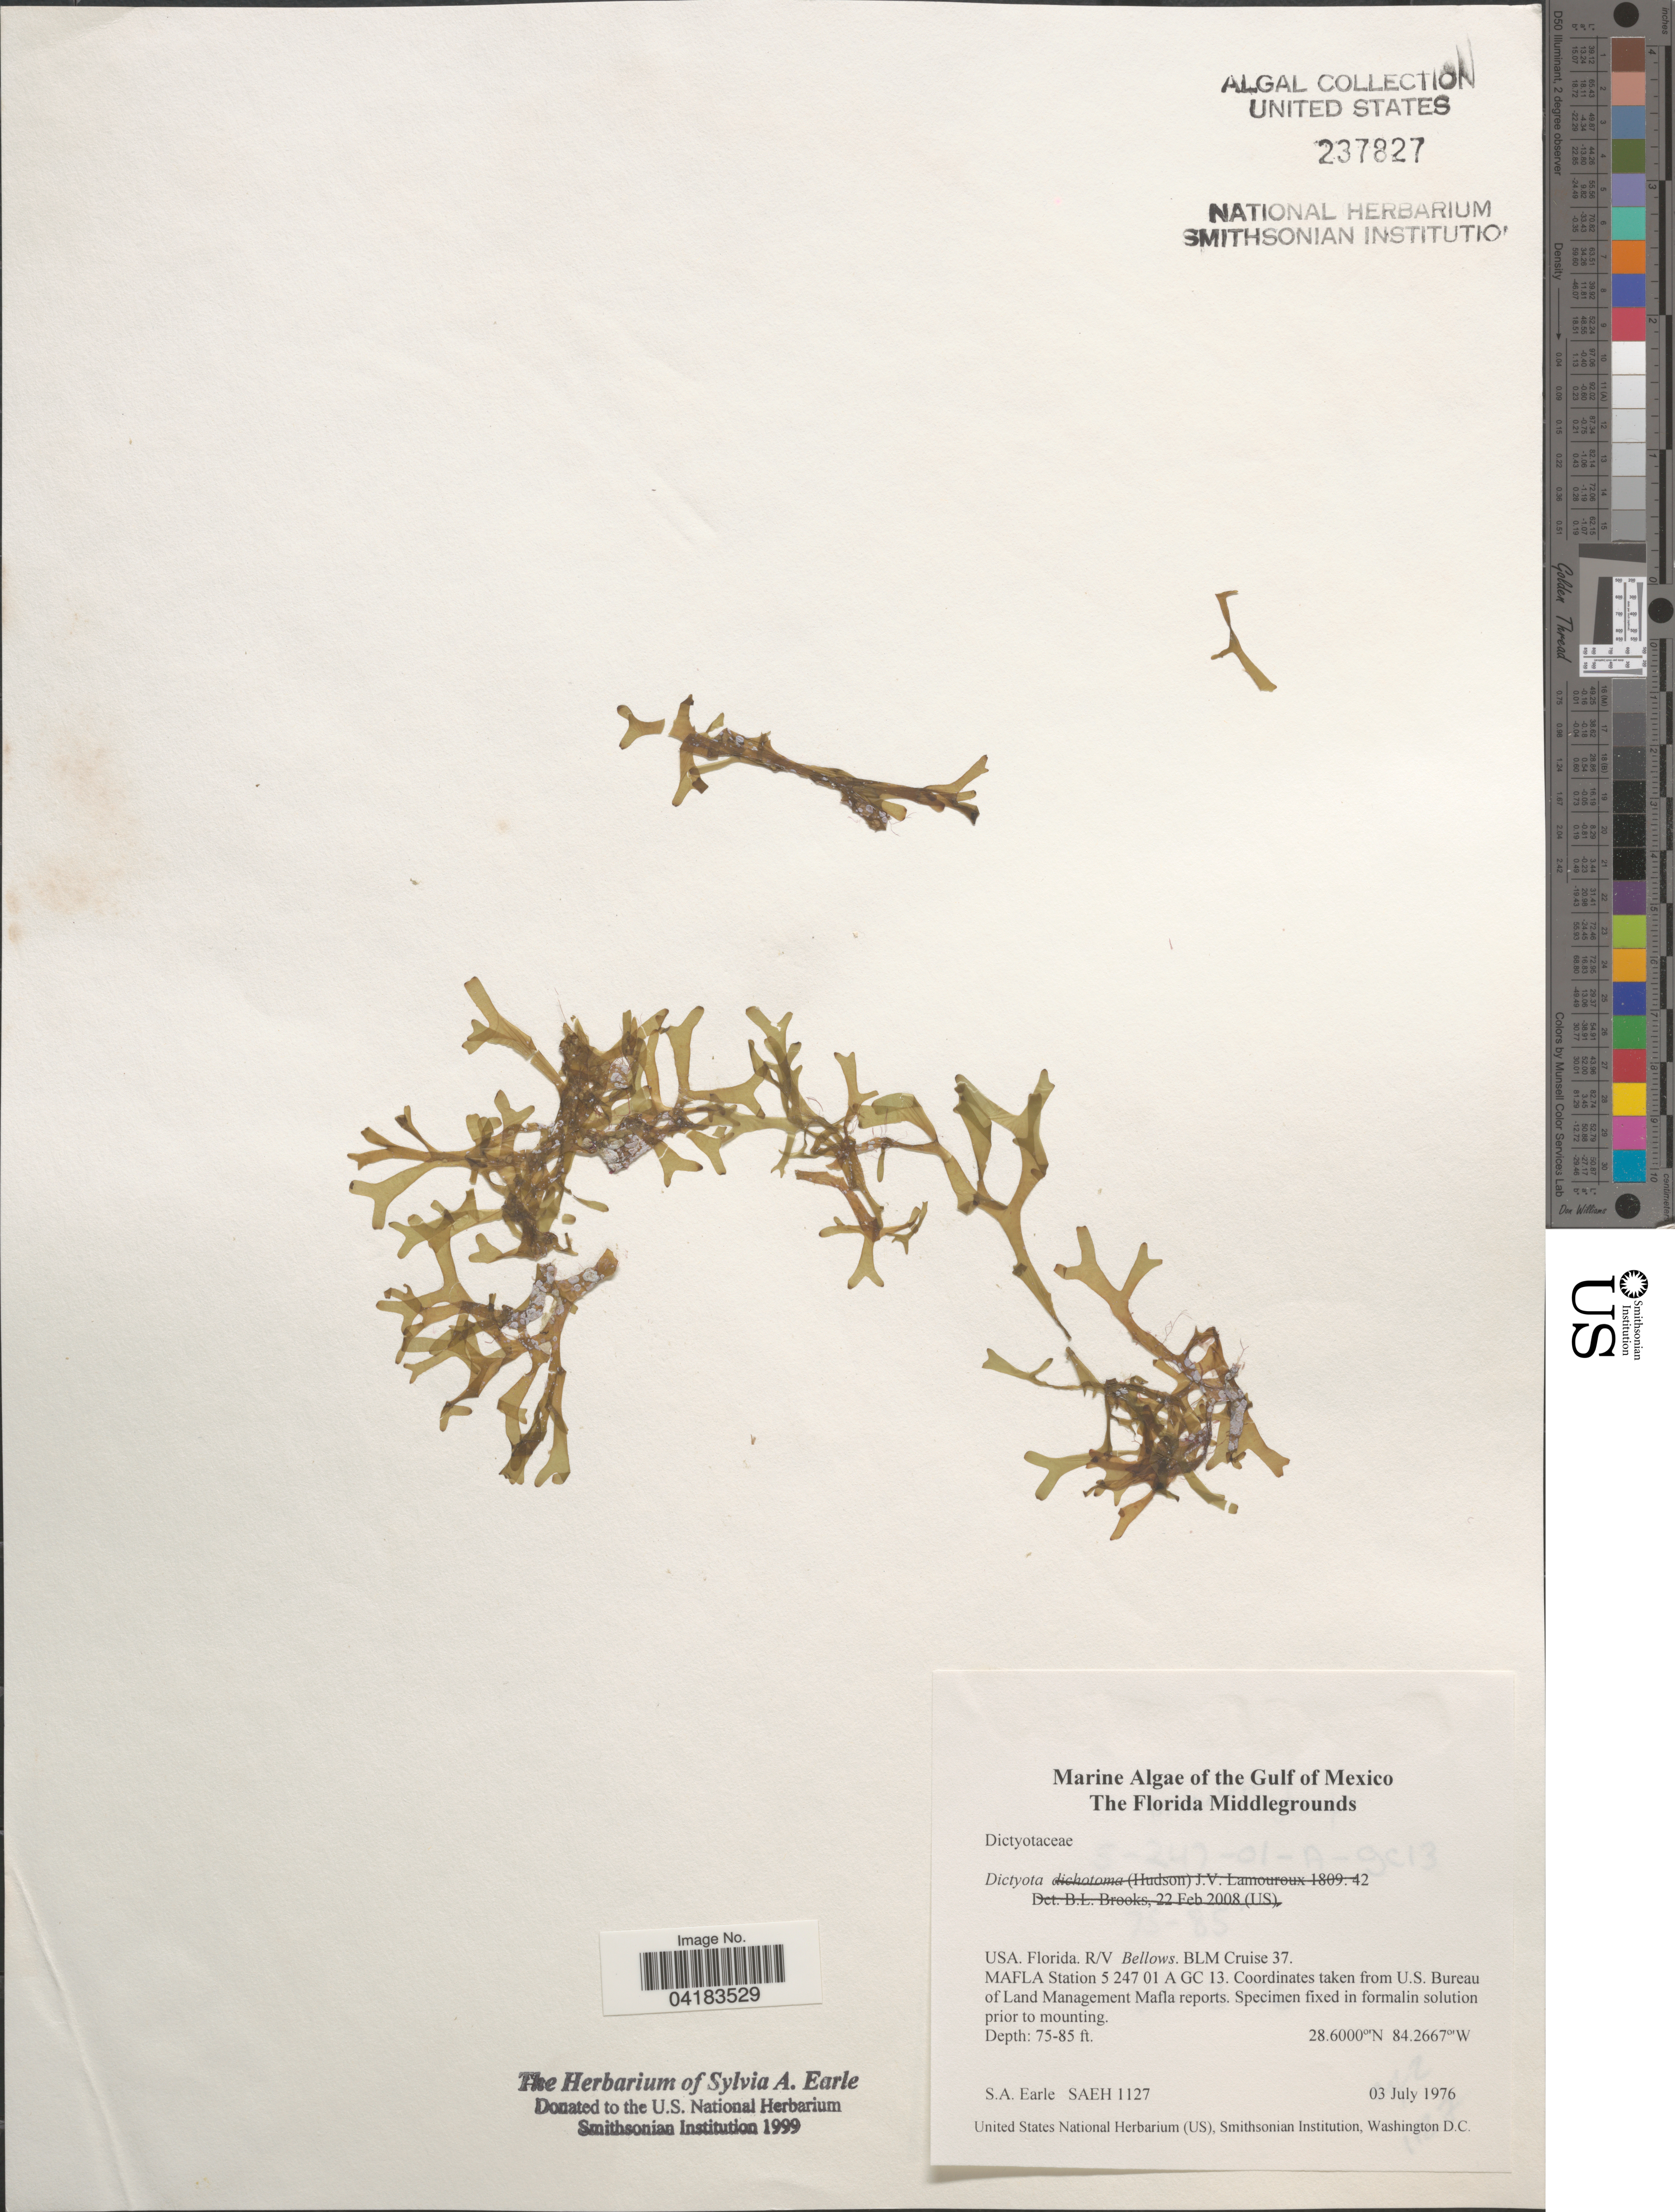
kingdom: Chromista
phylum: Ochrophyta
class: Phaeophyceae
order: Dictyotales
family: Dictyotaceae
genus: Dictyota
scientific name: Dictyota sp.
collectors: S. A. Earle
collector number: SAEH1127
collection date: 1976-07-03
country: United States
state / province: Florida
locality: The Gulf of Mexico. The Florida Middlegrounds. R/V Bellows. BLM Cruise 37. MAFLA Station 5 247 01 A GC 13. Coordinates taken from U.S. Bureau of Land Management Mafla reports.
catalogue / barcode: US 237827